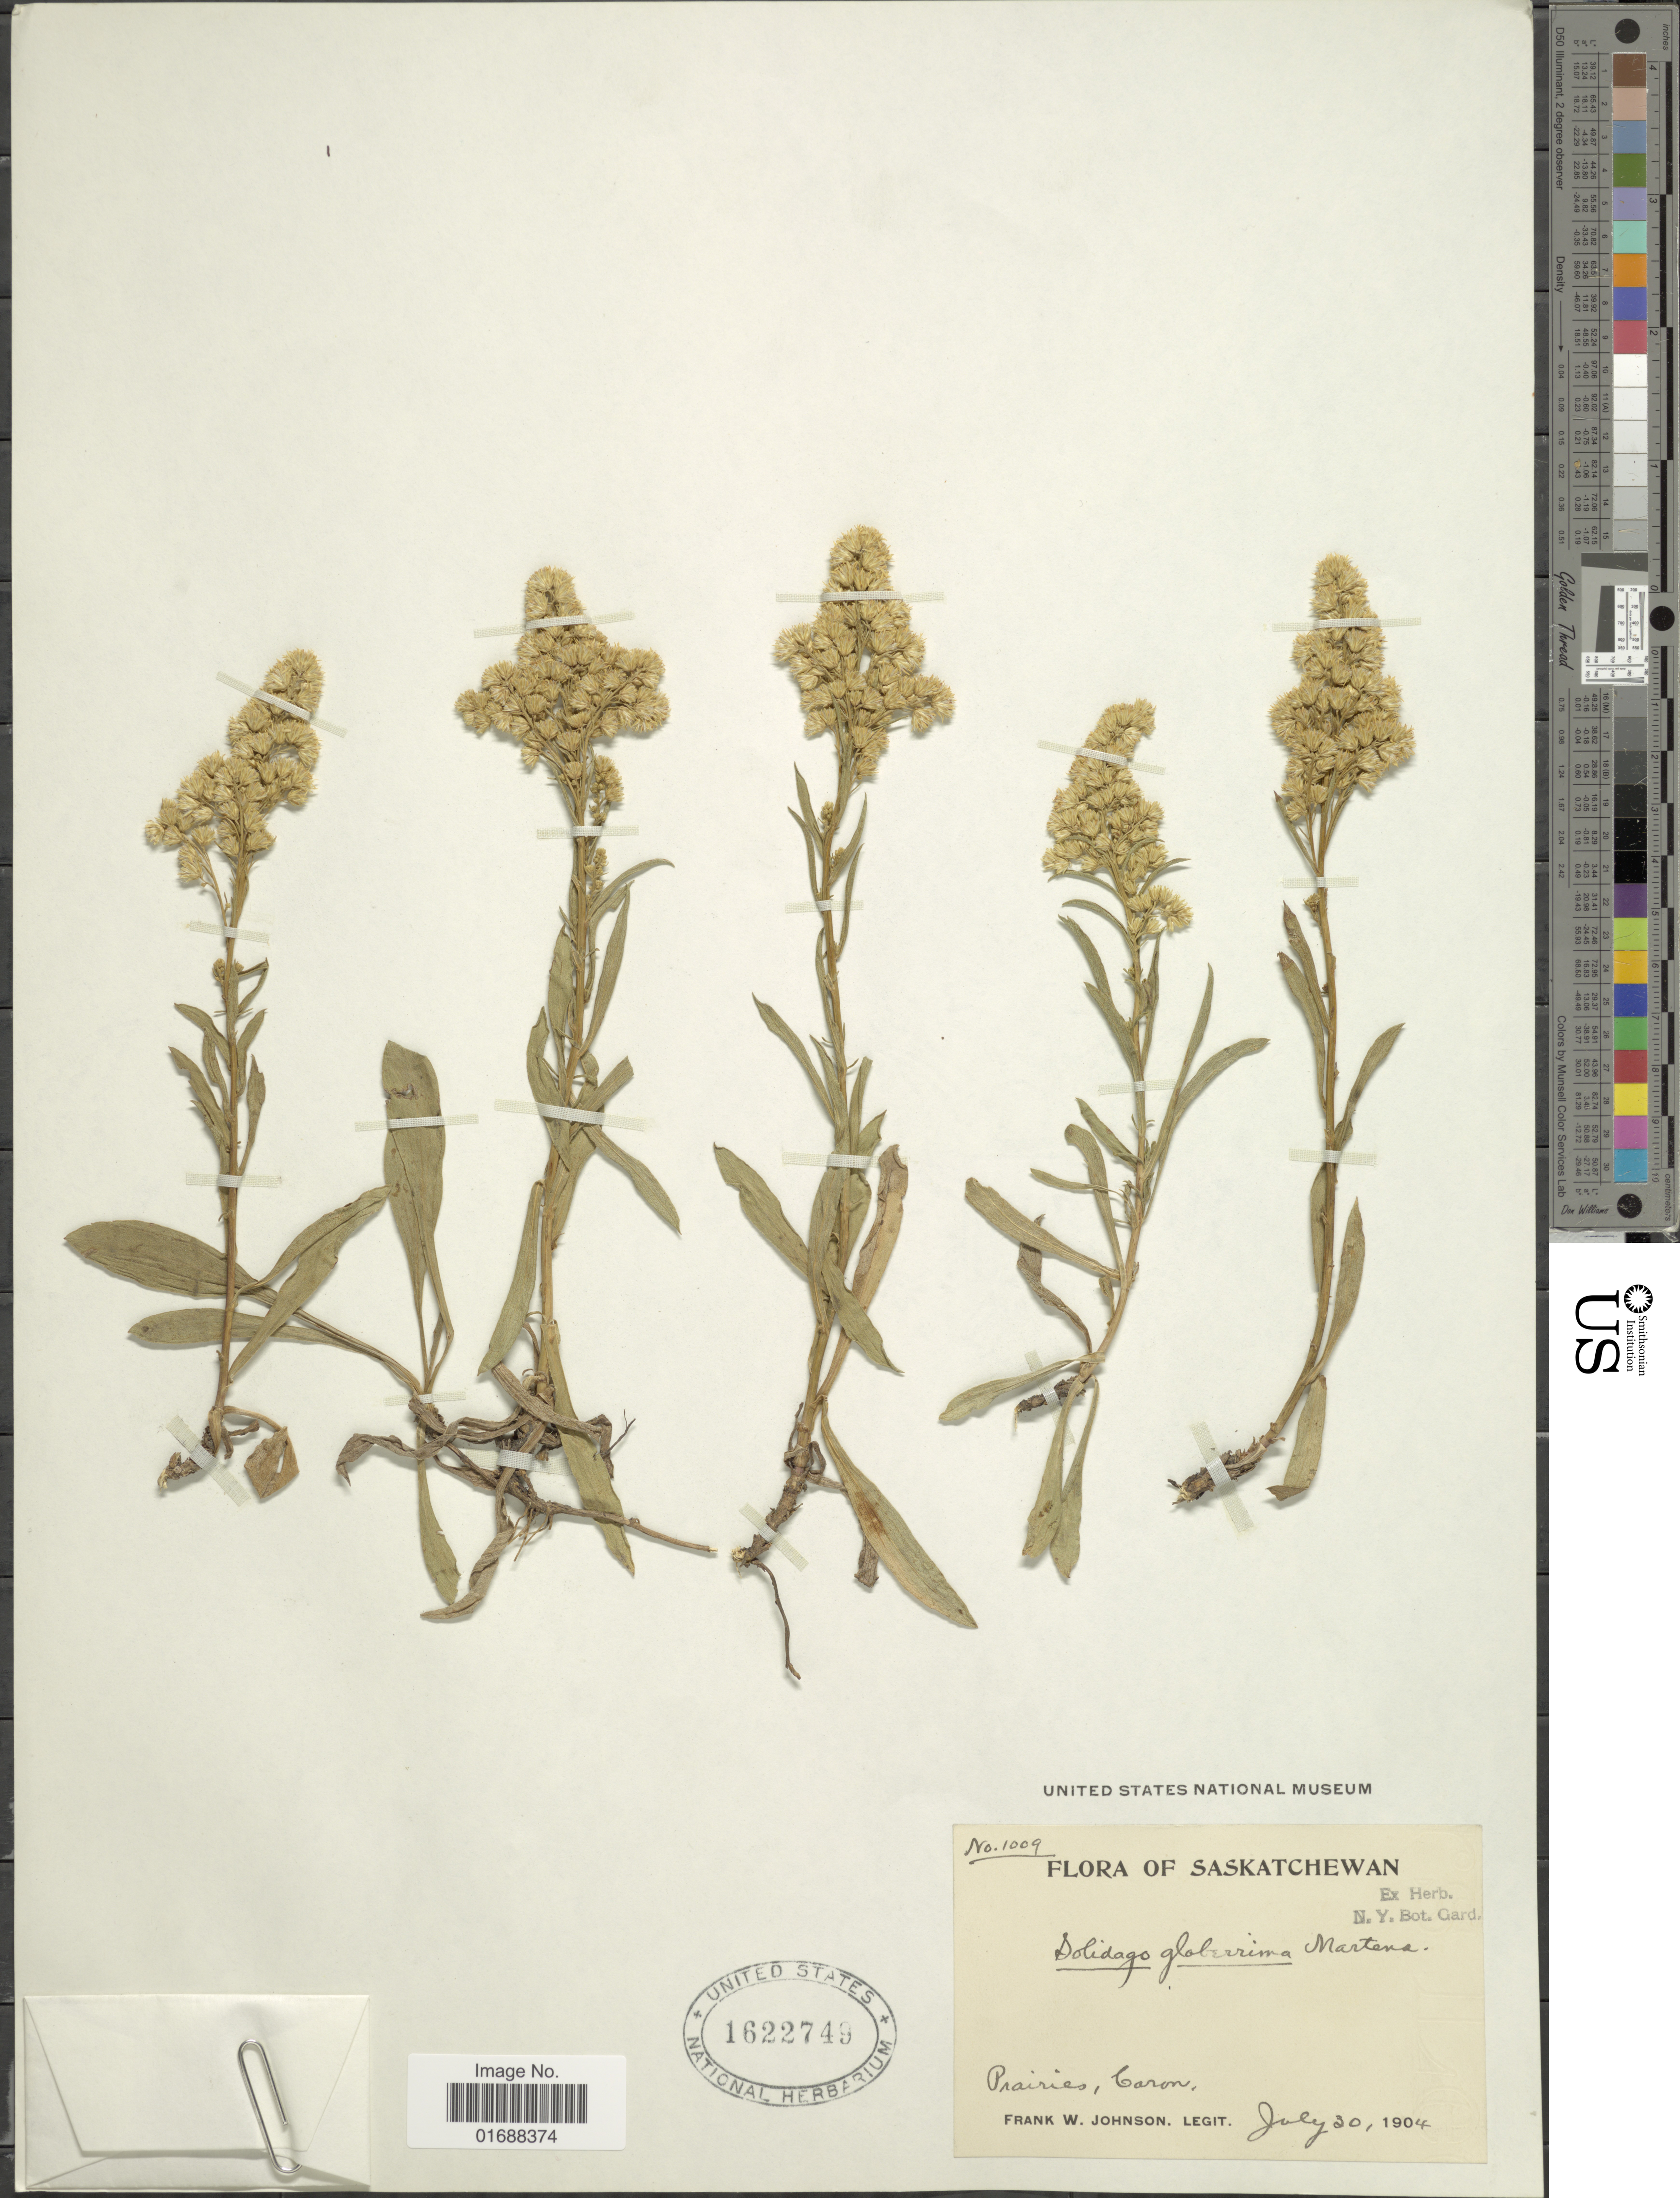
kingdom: Plantae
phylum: Tracheophyta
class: Magnoliopsida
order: Asterales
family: Asteraceae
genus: Solidago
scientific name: Solidago missouriensis var. missouriensis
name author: Nutt.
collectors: F. W. Johnson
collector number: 1009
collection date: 1904-07-30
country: Canada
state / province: Saskatchewan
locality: Prairies, Caron,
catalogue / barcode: US 1622749